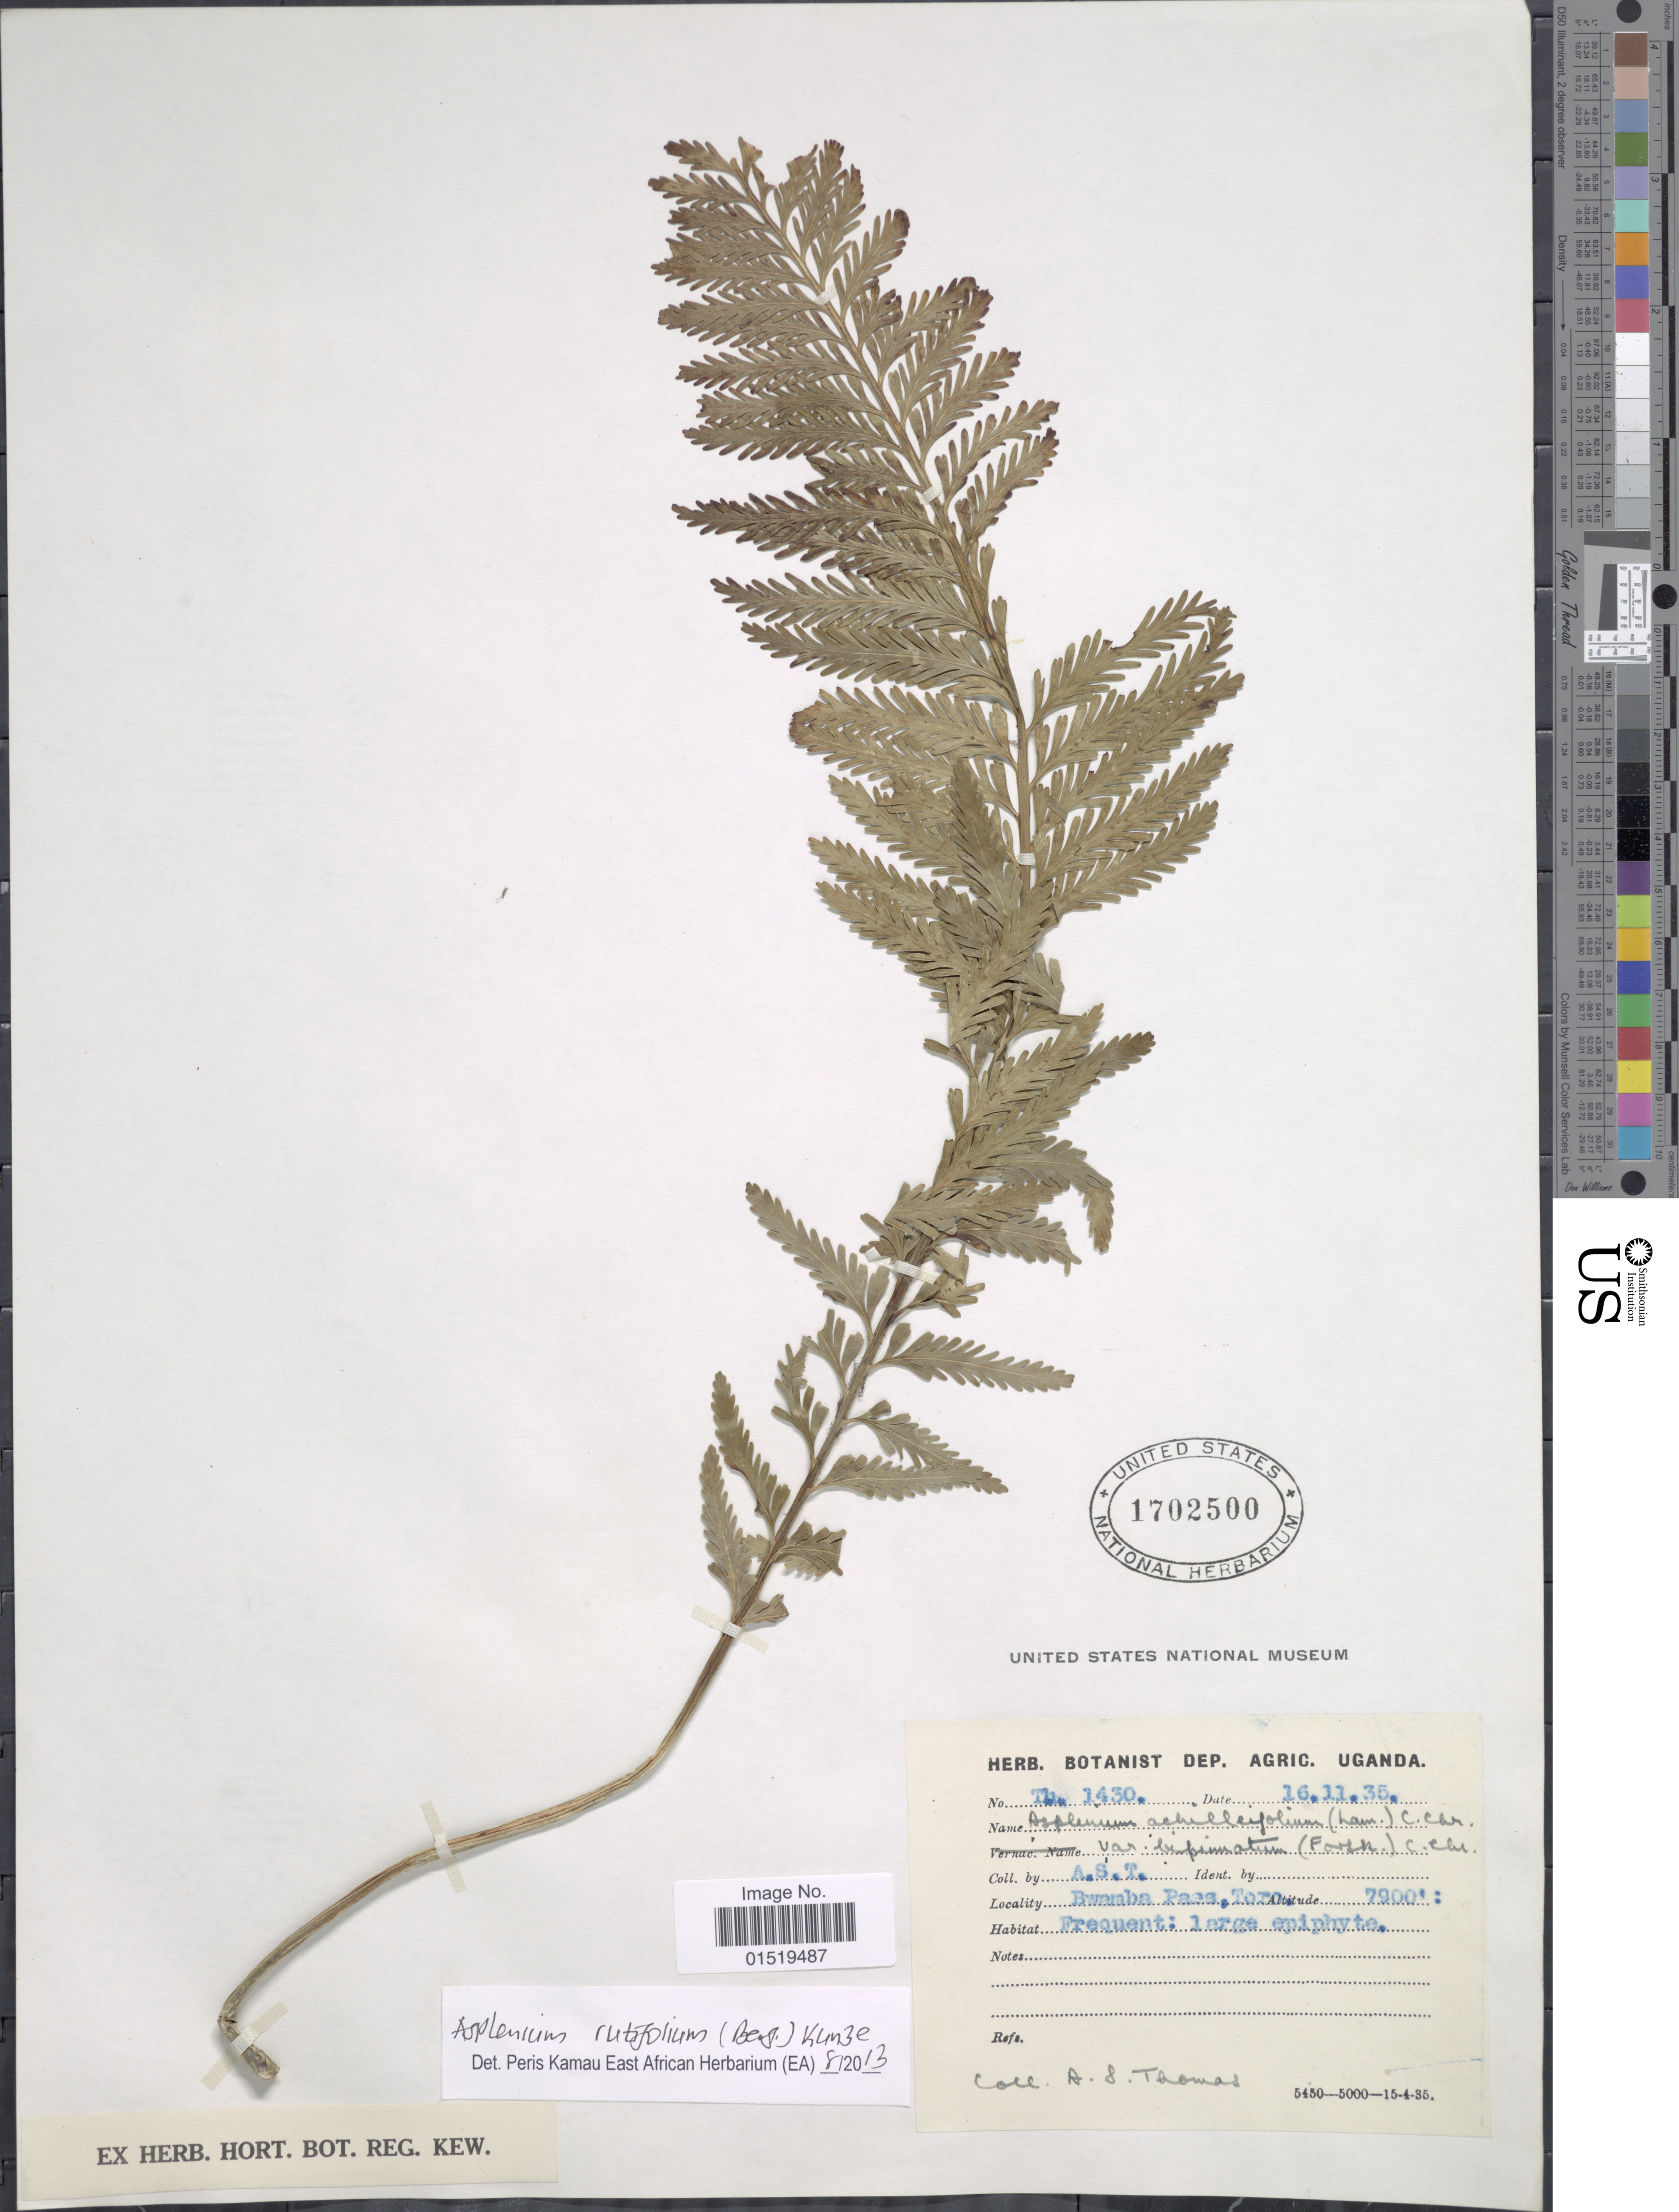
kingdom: Plantae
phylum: Tracheophyta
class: Polypodiopsida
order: Polypodiales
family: Aspleniaceae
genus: Asplenium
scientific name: Asplenium rutifolium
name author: (P.J. Bergius) Kunze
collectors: A. Thomas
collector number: Th. 1430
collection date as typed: Transcribed d/m/y: 16/11/35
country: Uganda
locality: Bwamba Pass, Toro.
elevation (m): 2408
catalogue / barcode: US 1702500